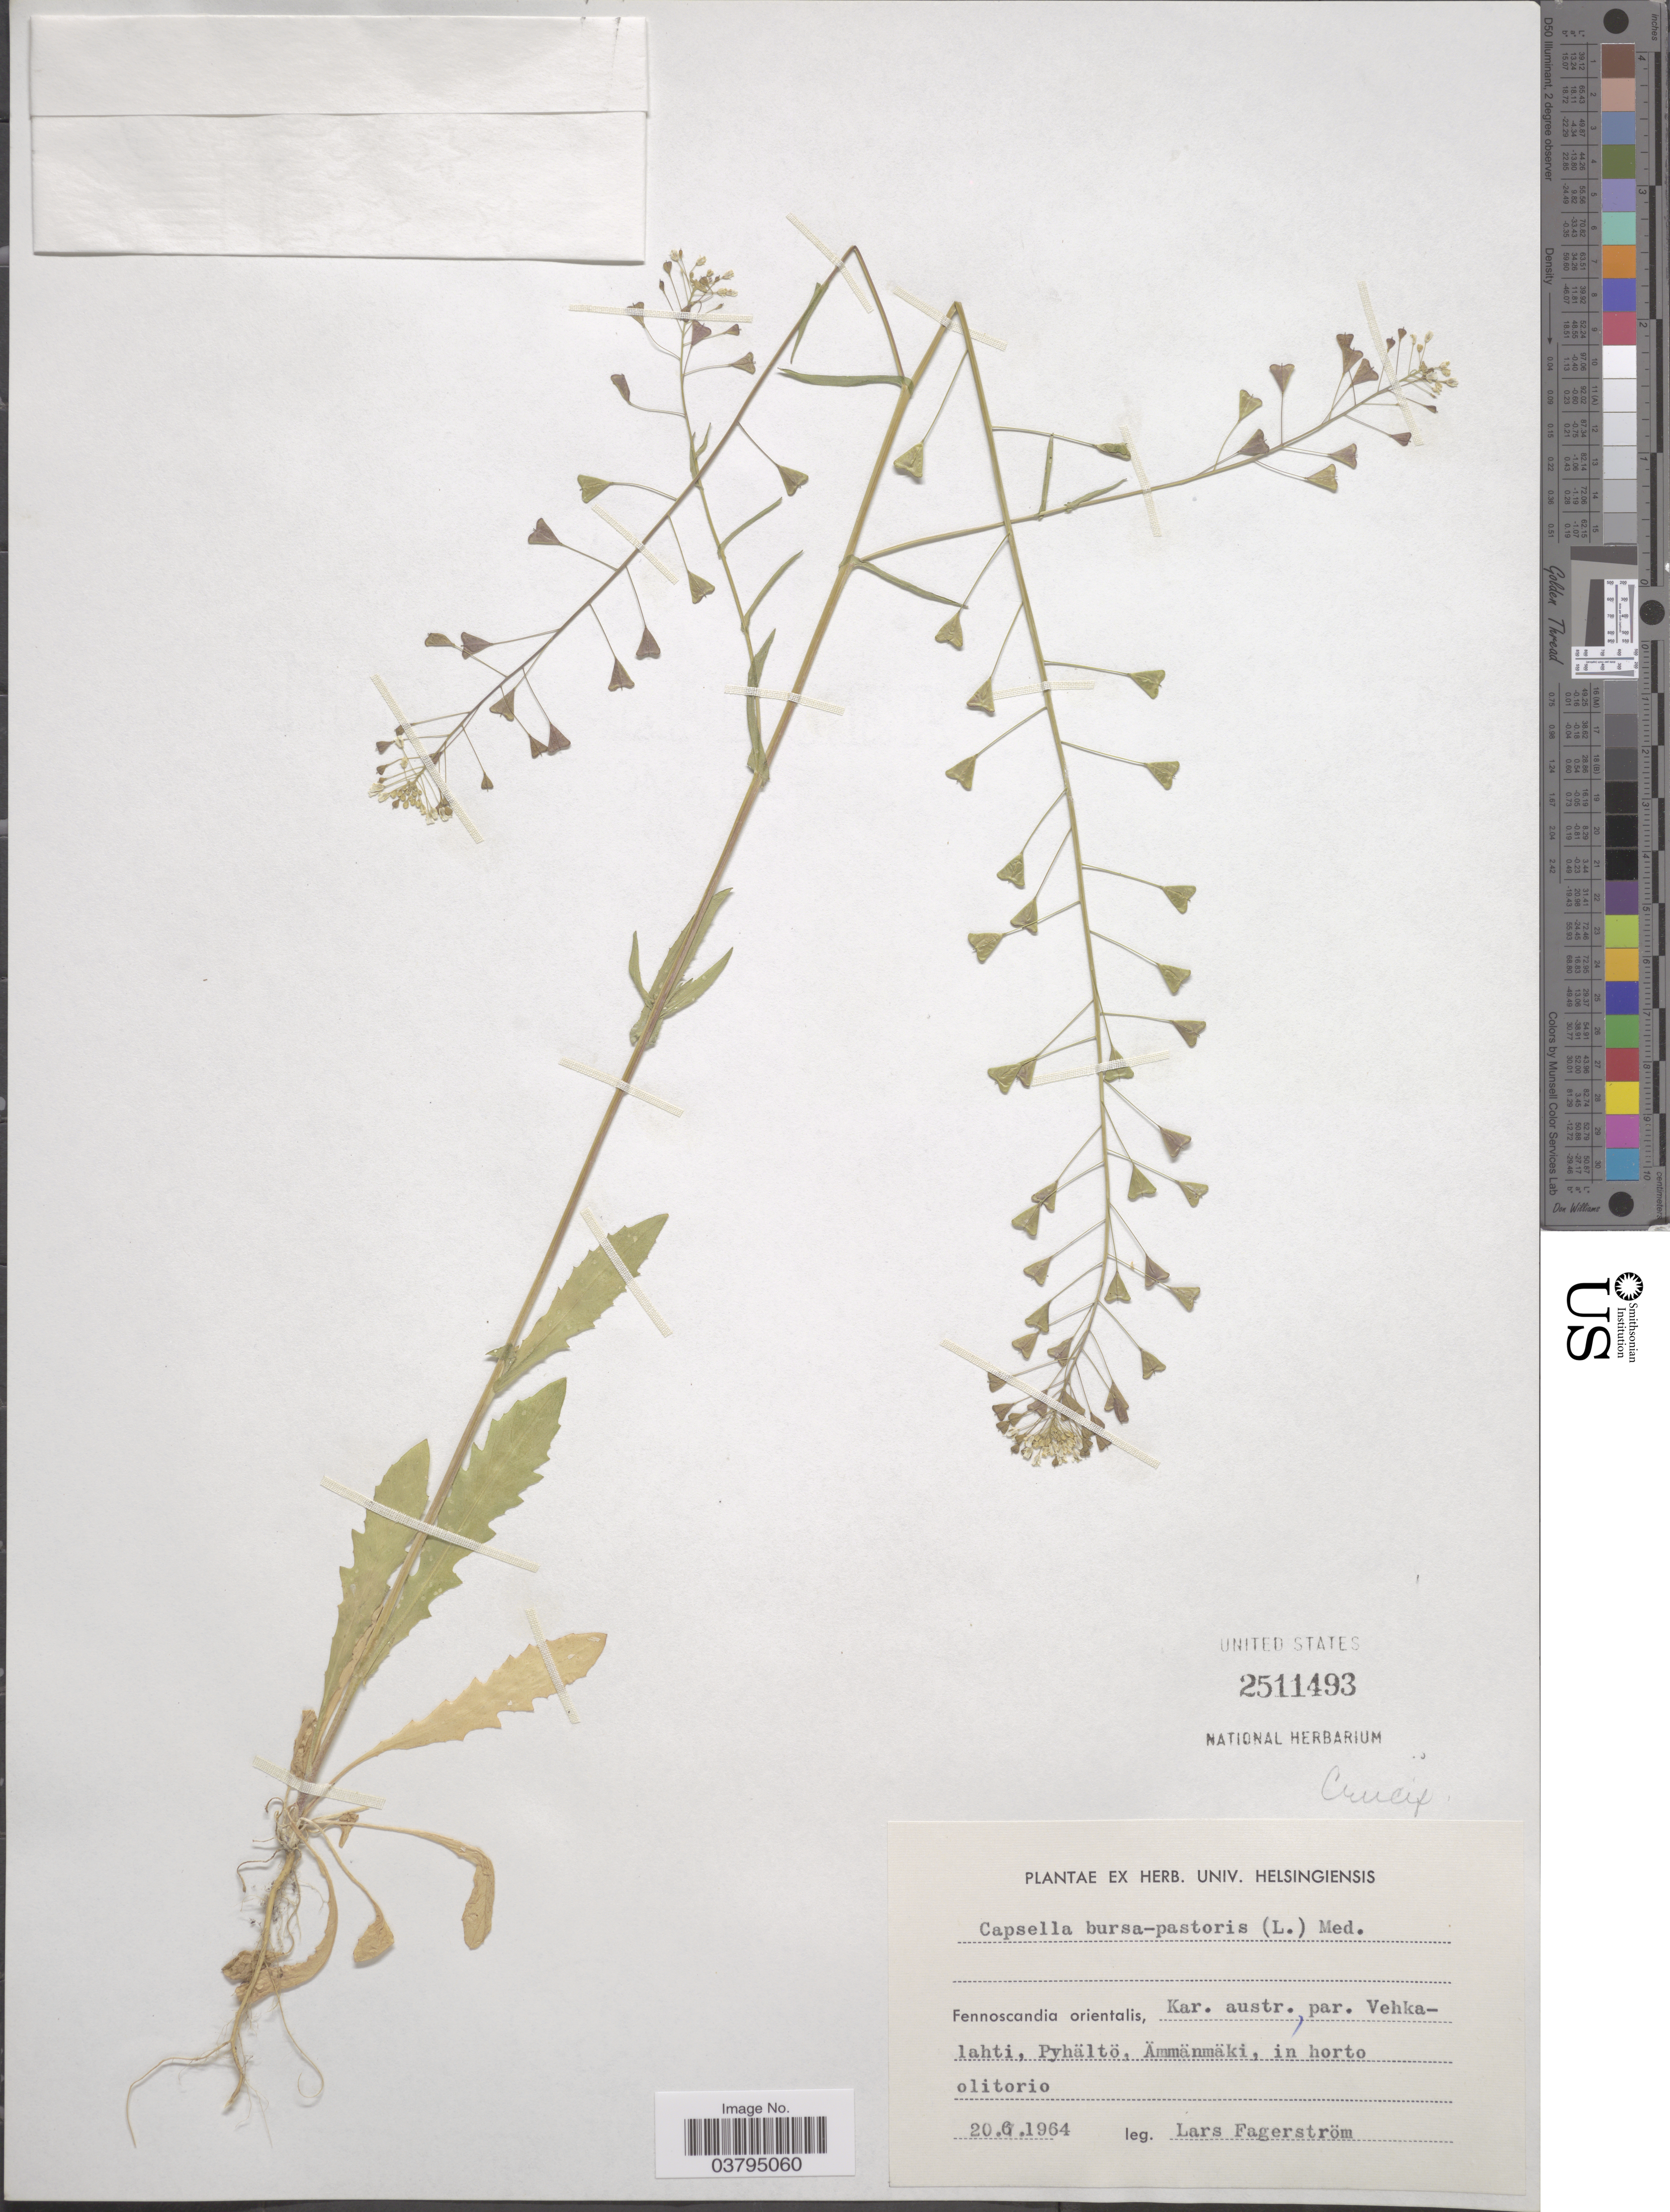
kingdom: Plantae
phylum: Tracheophyta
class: Magnoliopsida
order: Brassicales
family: Brassicaceae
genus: Capsella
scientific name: Capsella bursa-pastoris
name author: (L.) Medik.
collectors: L. Fagerstrom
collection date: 1964-06-20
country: Finland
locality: Fennoscandia orientalis, Kar. austr. par. Vehka-lahti, Pyhältö. Ämmänmäki, in horto olitorio.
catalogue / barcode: US 2511493